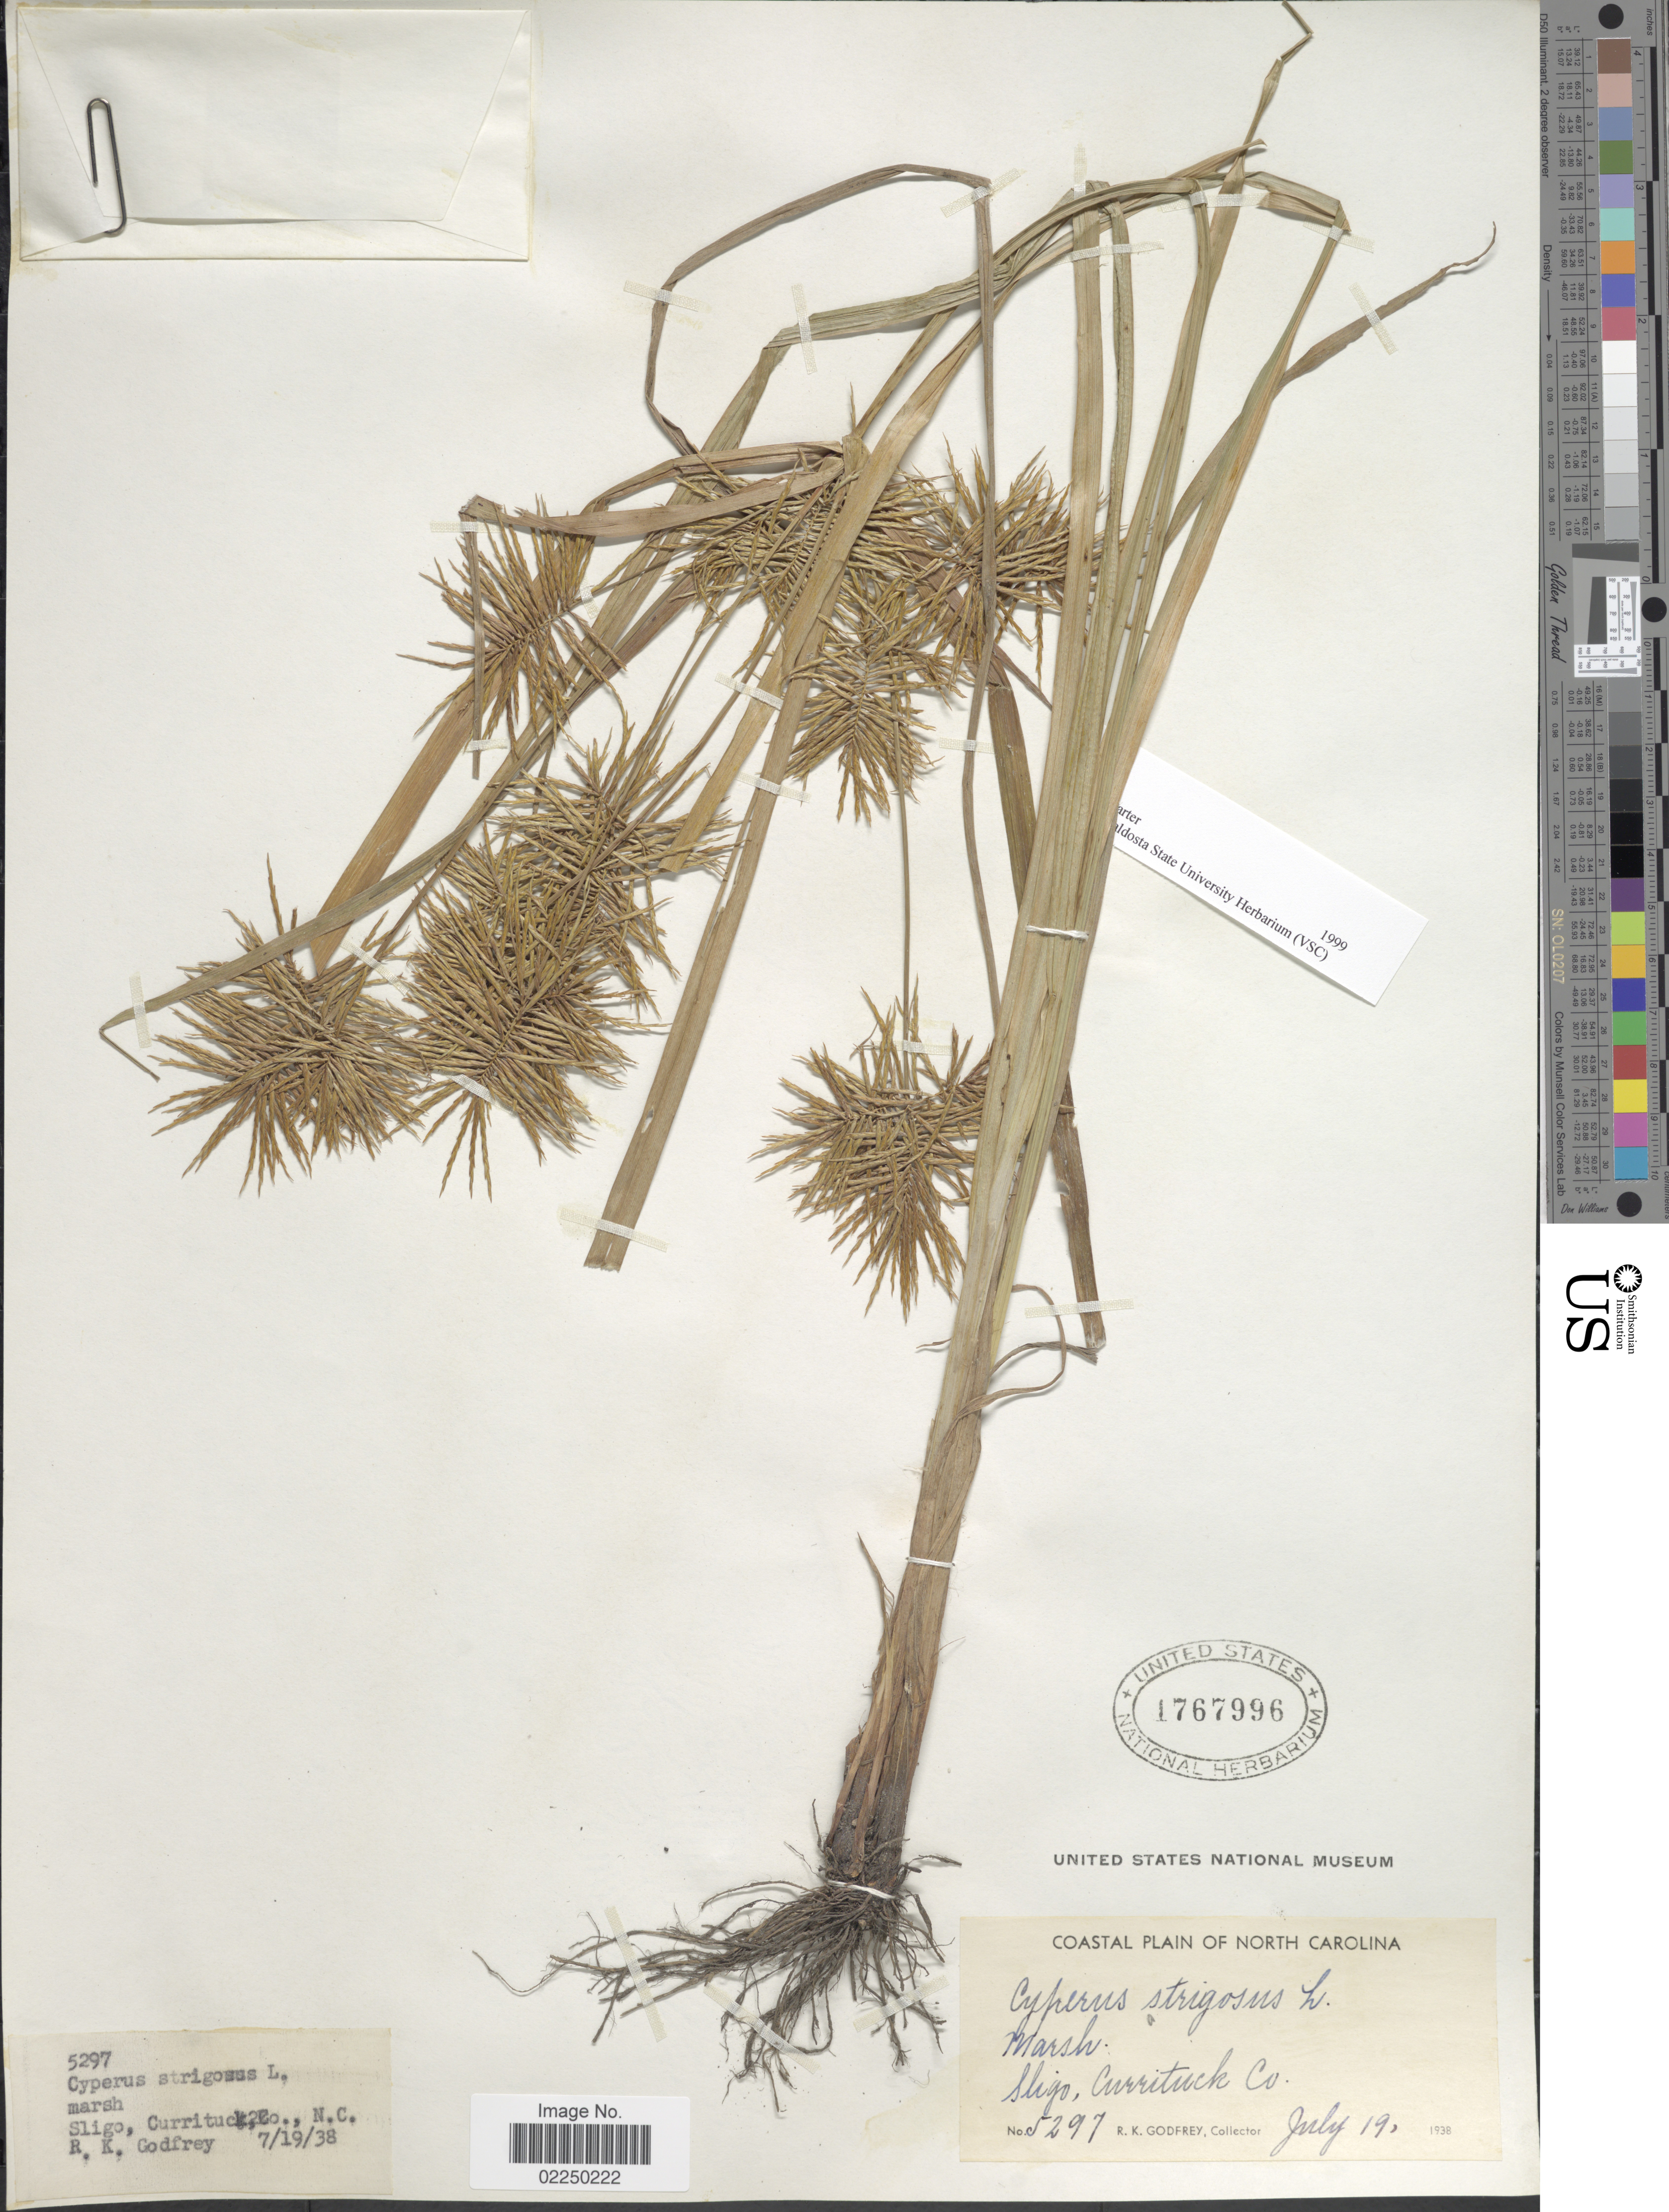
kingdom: Plantae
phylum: Tracheophyta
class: Liliopsida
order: Poales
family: Cyperaceae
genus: Cyperus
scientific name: Cyperus strigosus L.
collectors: R. K. Godfrey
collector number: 5297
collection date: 1938-07-19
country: United States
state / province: North Carolina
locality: Sligo, Currituck Co.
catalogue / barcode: US 1767996